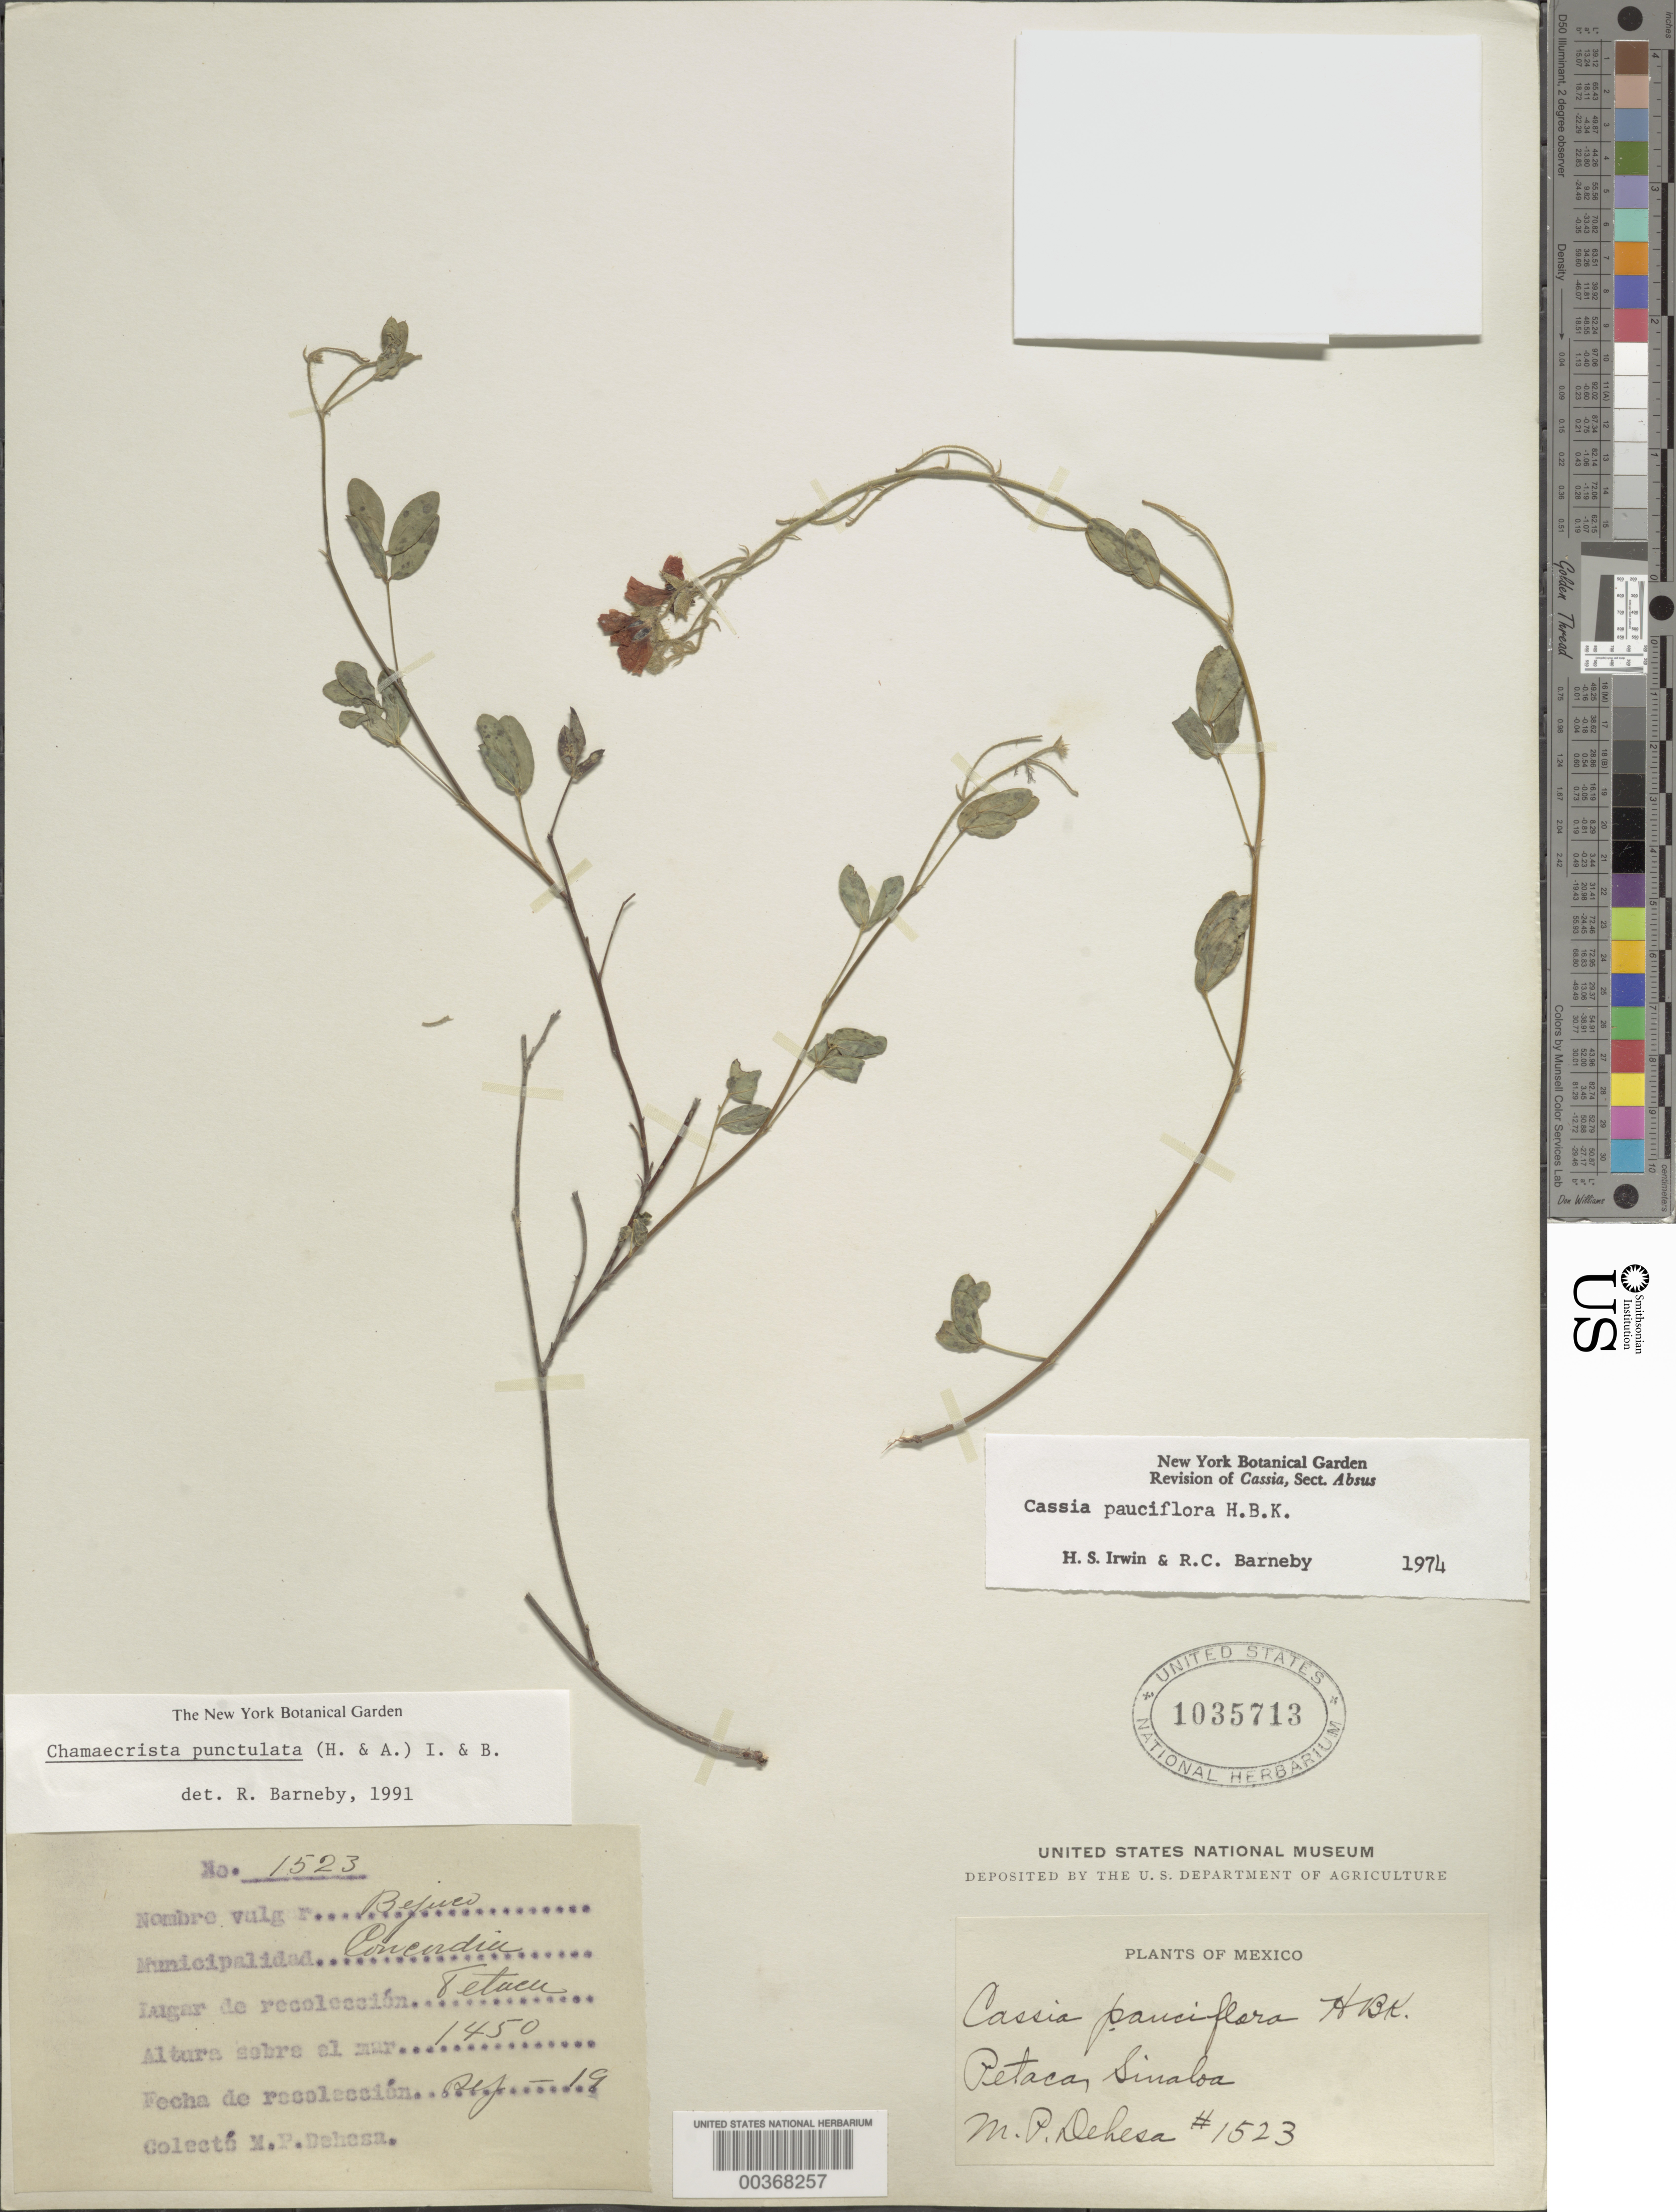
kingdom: Plantae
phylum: Tracheophyta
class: Magnoliopsida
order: Fabales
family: Fabaceae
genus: Chamaecrista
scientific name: Chamaecrista punctulata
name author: (Hook. & Arn.) H.S. Irwin & Barneby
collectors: M. Dehesa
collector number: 1523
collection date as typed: Sep 1919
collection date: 1919-09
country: Mexico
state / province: Sinaloa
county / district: Concordia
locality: Tetucu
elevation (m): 1450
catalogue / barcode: US 1035713